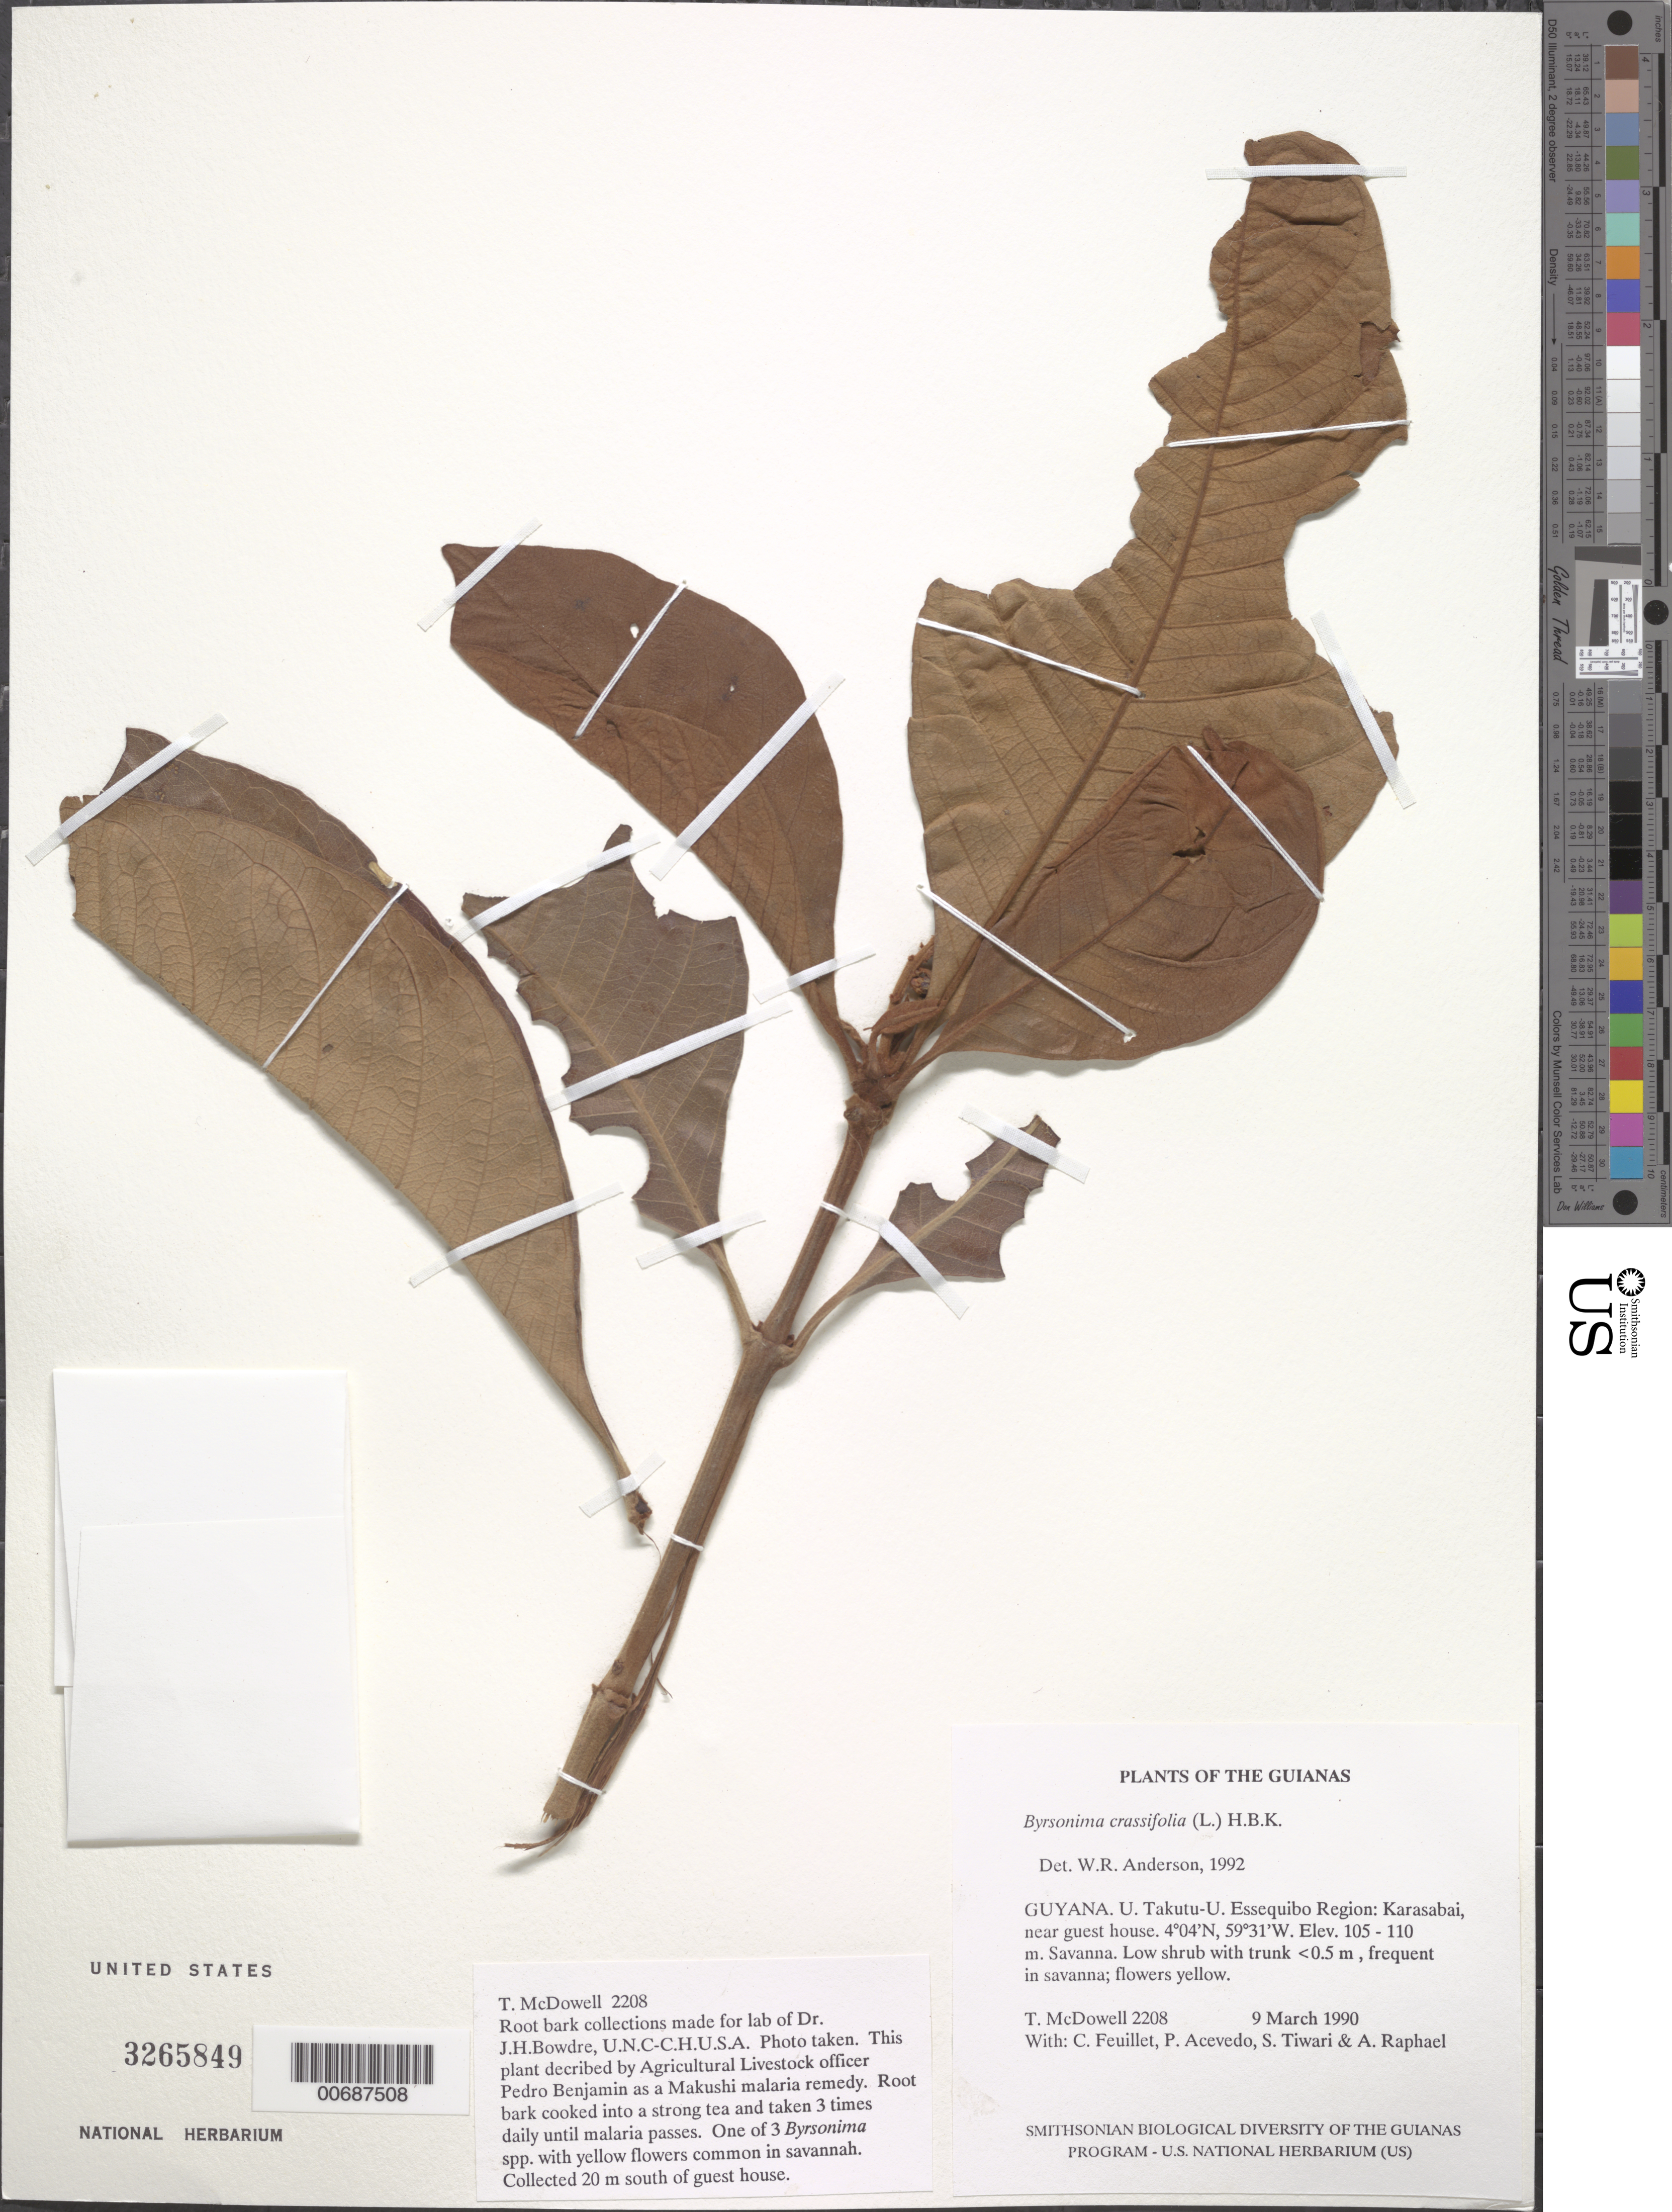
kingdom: Plantae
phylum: Tracheophyta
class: Magnoliopsida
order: Malpighiales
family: Malpighiaceae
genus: Byrsonima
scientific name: Byrsonima crassifolia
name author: (L.) Kunth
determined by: Anderson, W. R., (MICH), University of Michigan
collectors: T. McDowell, C. Feuillet, P. Acevedo-Rodr., S. Tiwari & A. Raphael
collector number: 2208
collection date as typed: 9 March 1990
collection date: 1990-03-09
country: Guyana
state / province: U. Takutu-U. Essequibo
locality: Karasabai, near guest house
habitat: Savanna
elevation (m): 105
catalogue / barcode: US 3265849